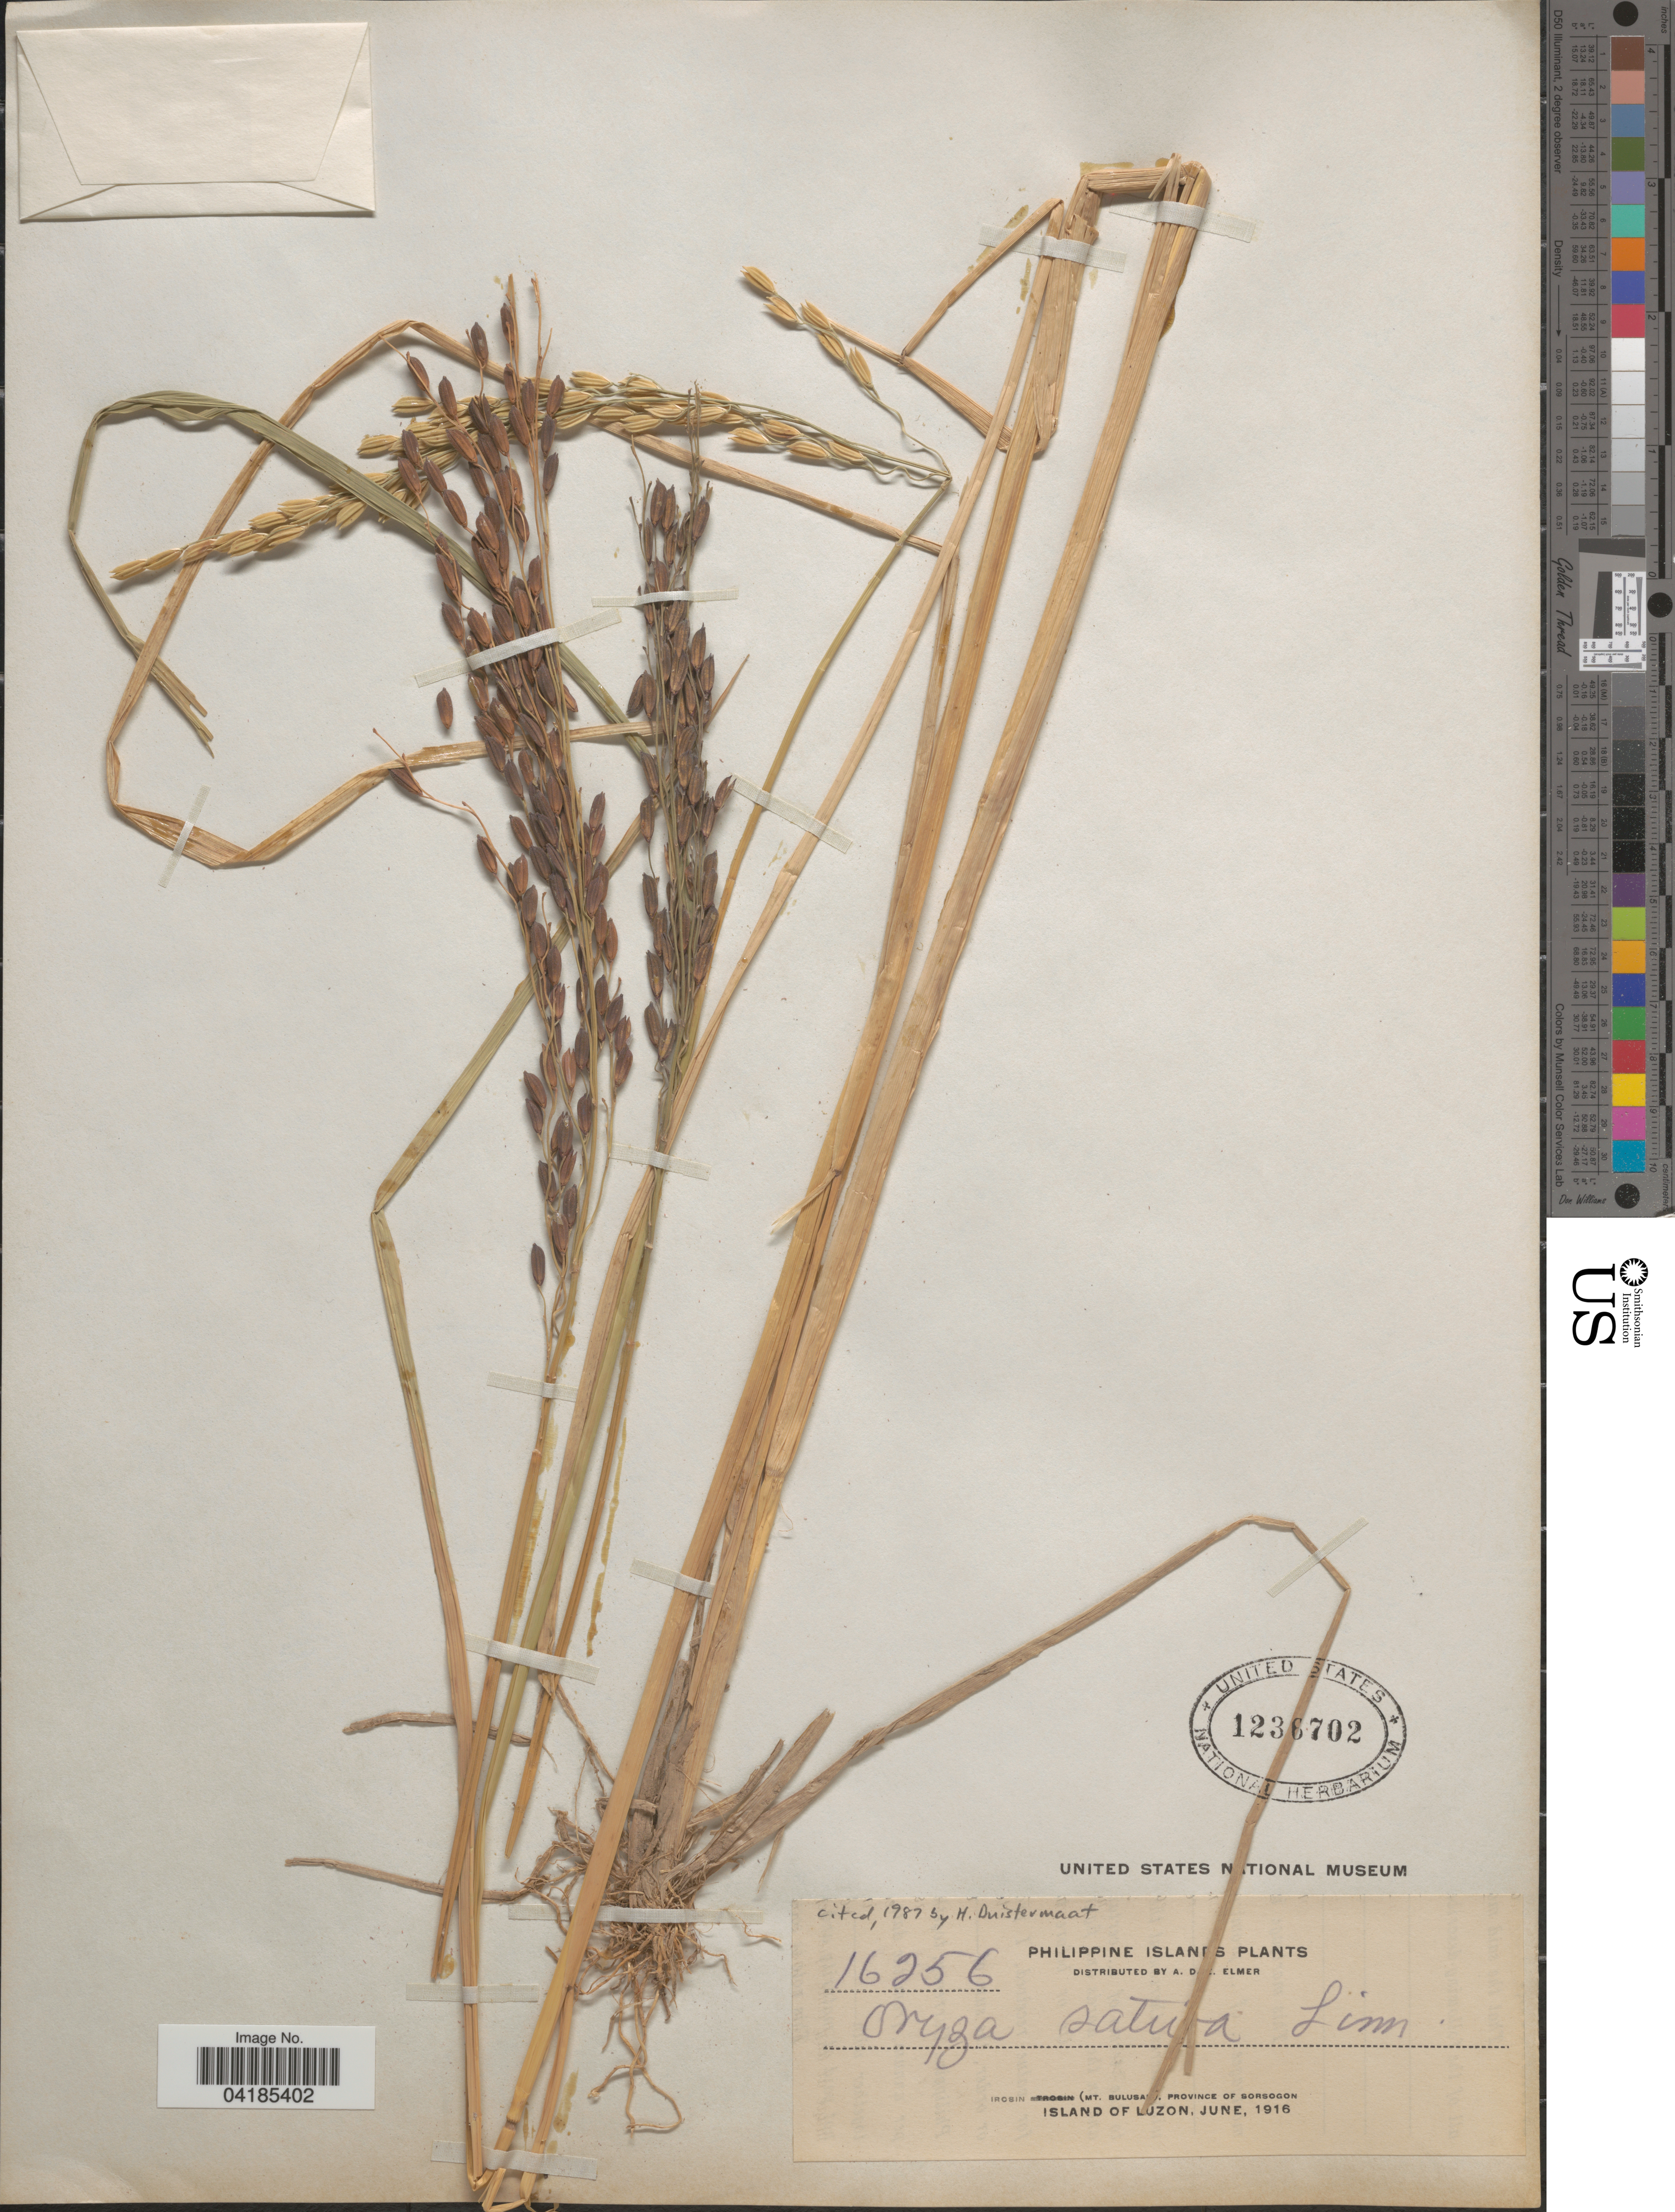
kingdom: Plantae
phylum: Tracheophyta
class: Liliopsida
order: Poales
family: Poaceae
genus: Oryza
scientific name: Oryza sativa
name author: L.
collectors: A. D. E. Elmer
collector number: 16256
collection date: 1916-06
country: Philippines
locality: Philippine Islands. Irosin (Mt. Bulusan), Province of Sorsogon. Island of Luzon.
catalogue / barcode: US 1236702